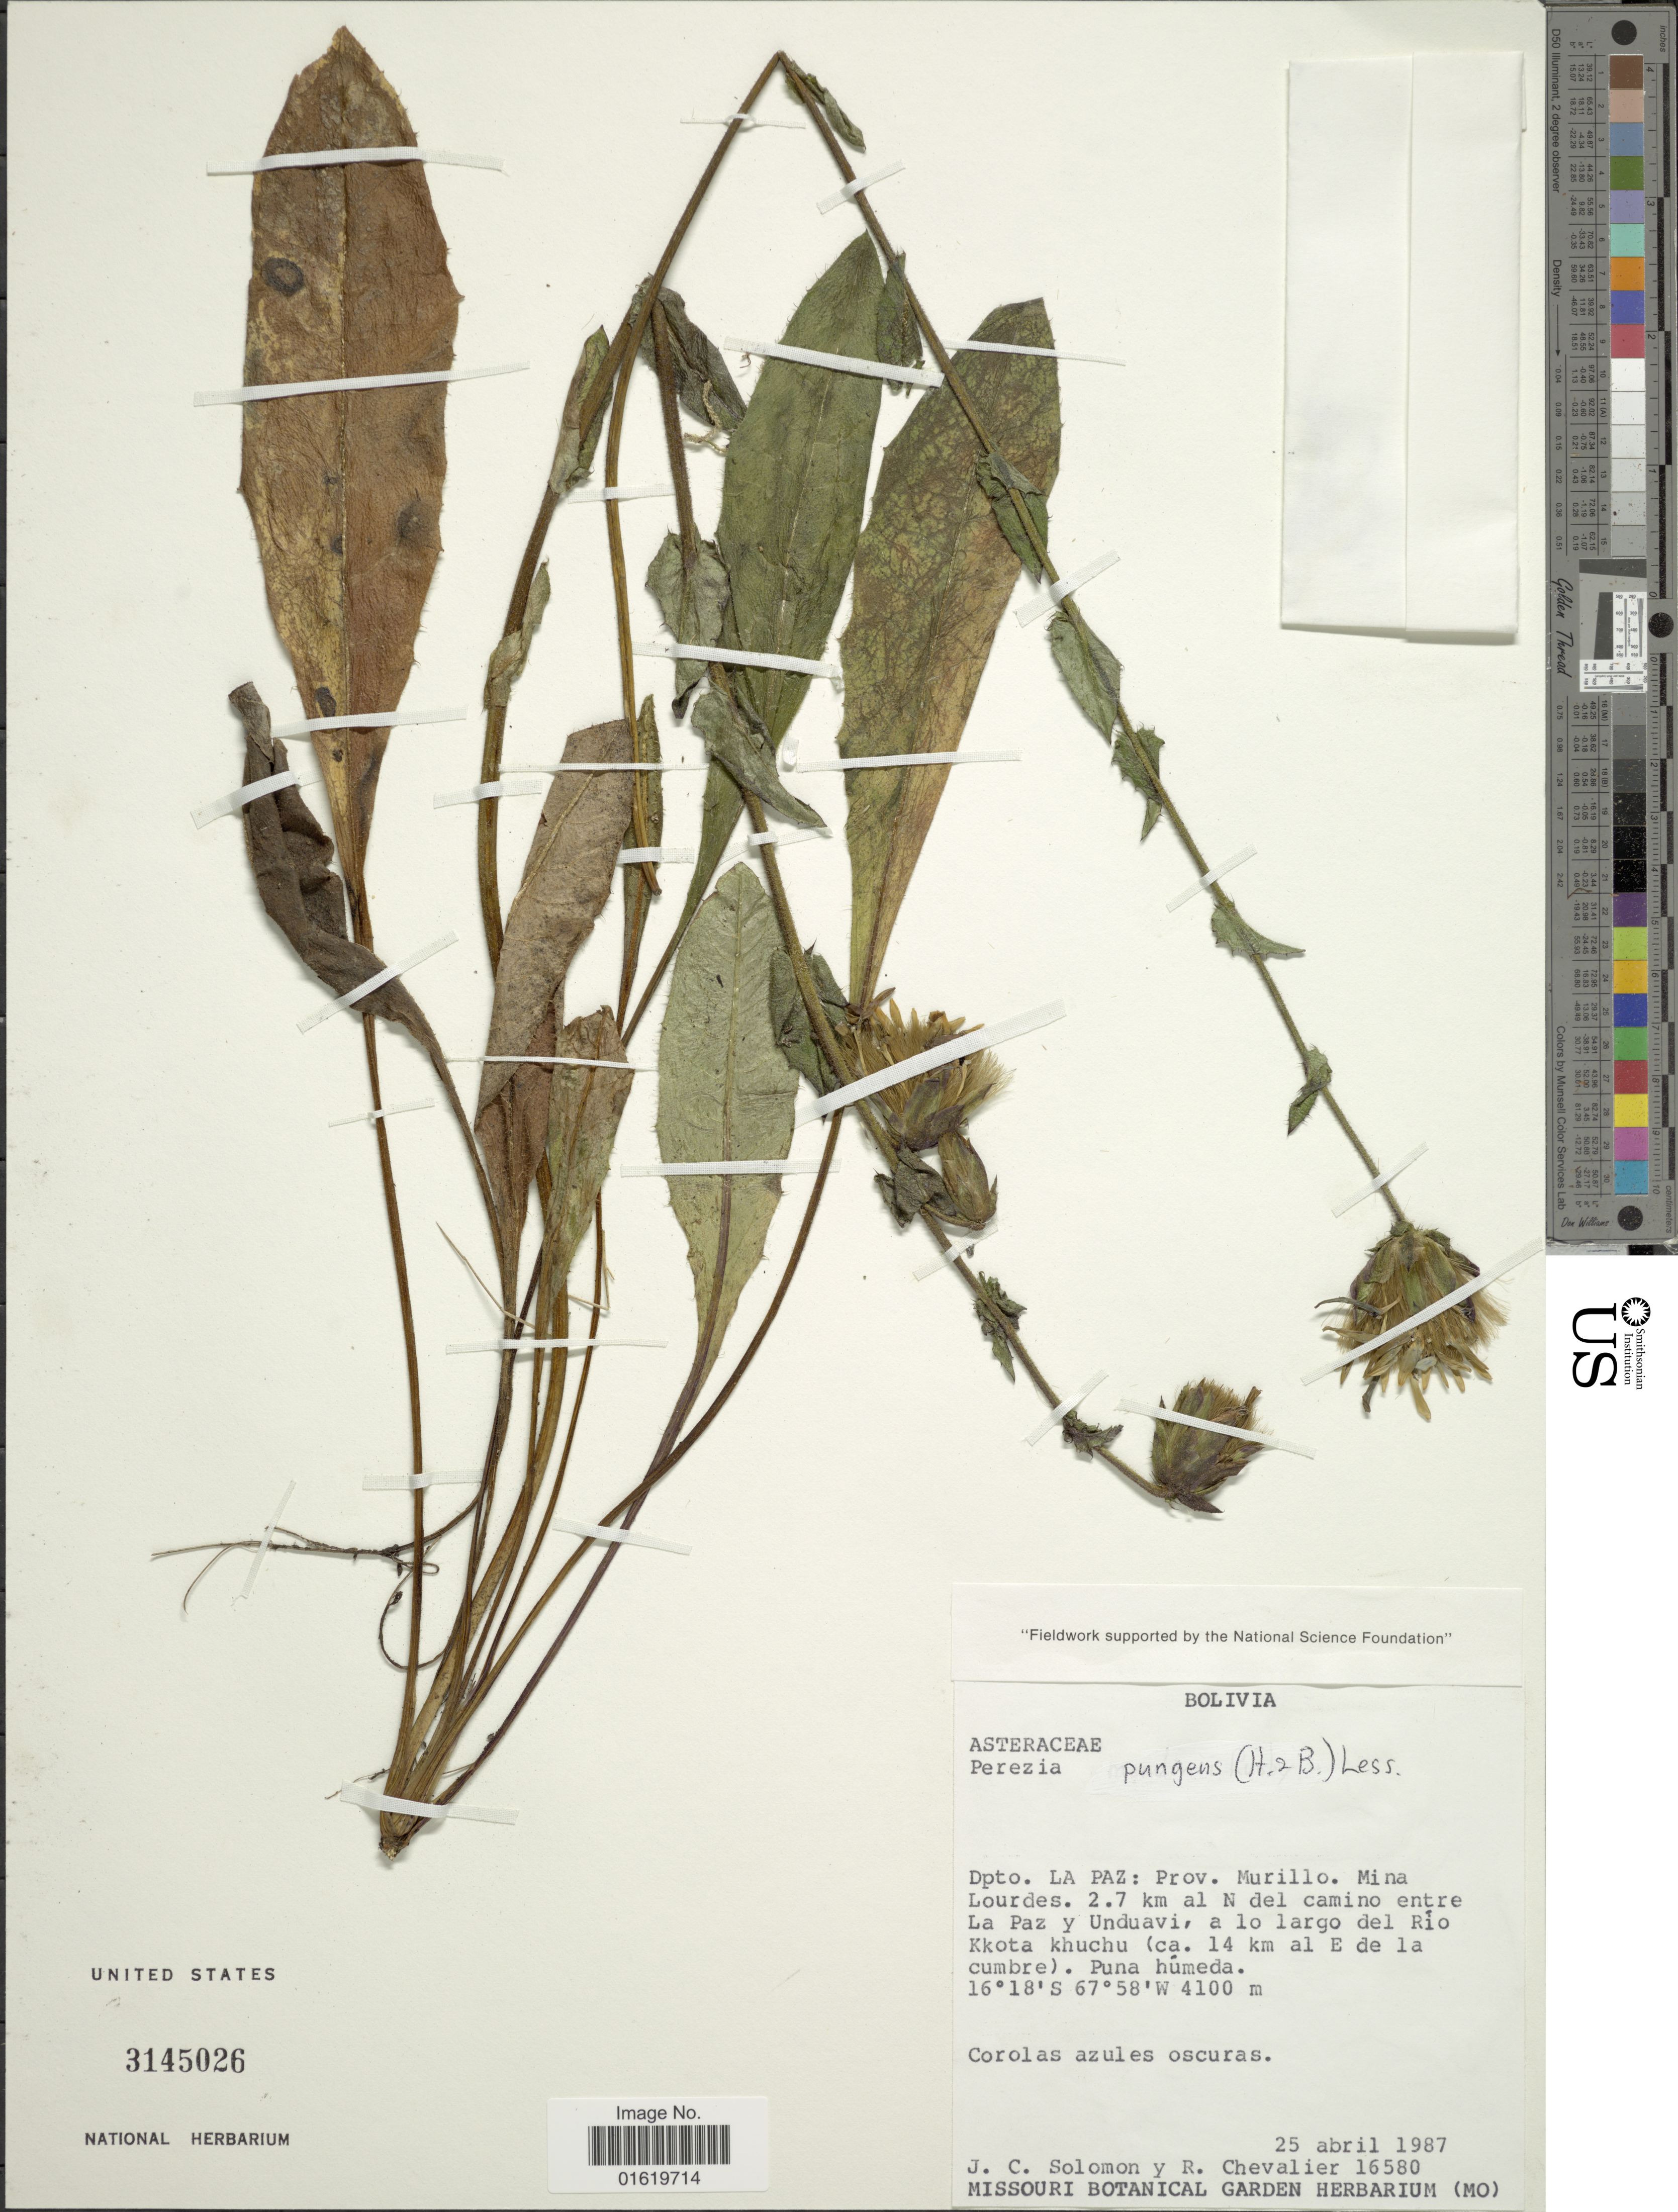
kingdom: Plantae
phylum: Tracheophyta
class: Magnoliopsida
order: Asterales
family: Asteraceae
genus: Perezia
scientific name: Perezia pungens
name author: (Humb. & Bonpl.) Less.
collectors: J. C. Solomon & R. C. Chevalier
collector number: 16580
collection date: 1987-04-25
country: Bolivia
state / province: La Paz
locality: Dpto. La Paz: Prov. Murillo. Mina Lourdes. 2.7 km al N del camino entre La Paz y Unduavi, a lo largo del Rio Kkota khuchu (ca. 14 km al E de la cumbre). Puna húmeda.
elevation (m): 4100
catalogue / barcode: US 3145026